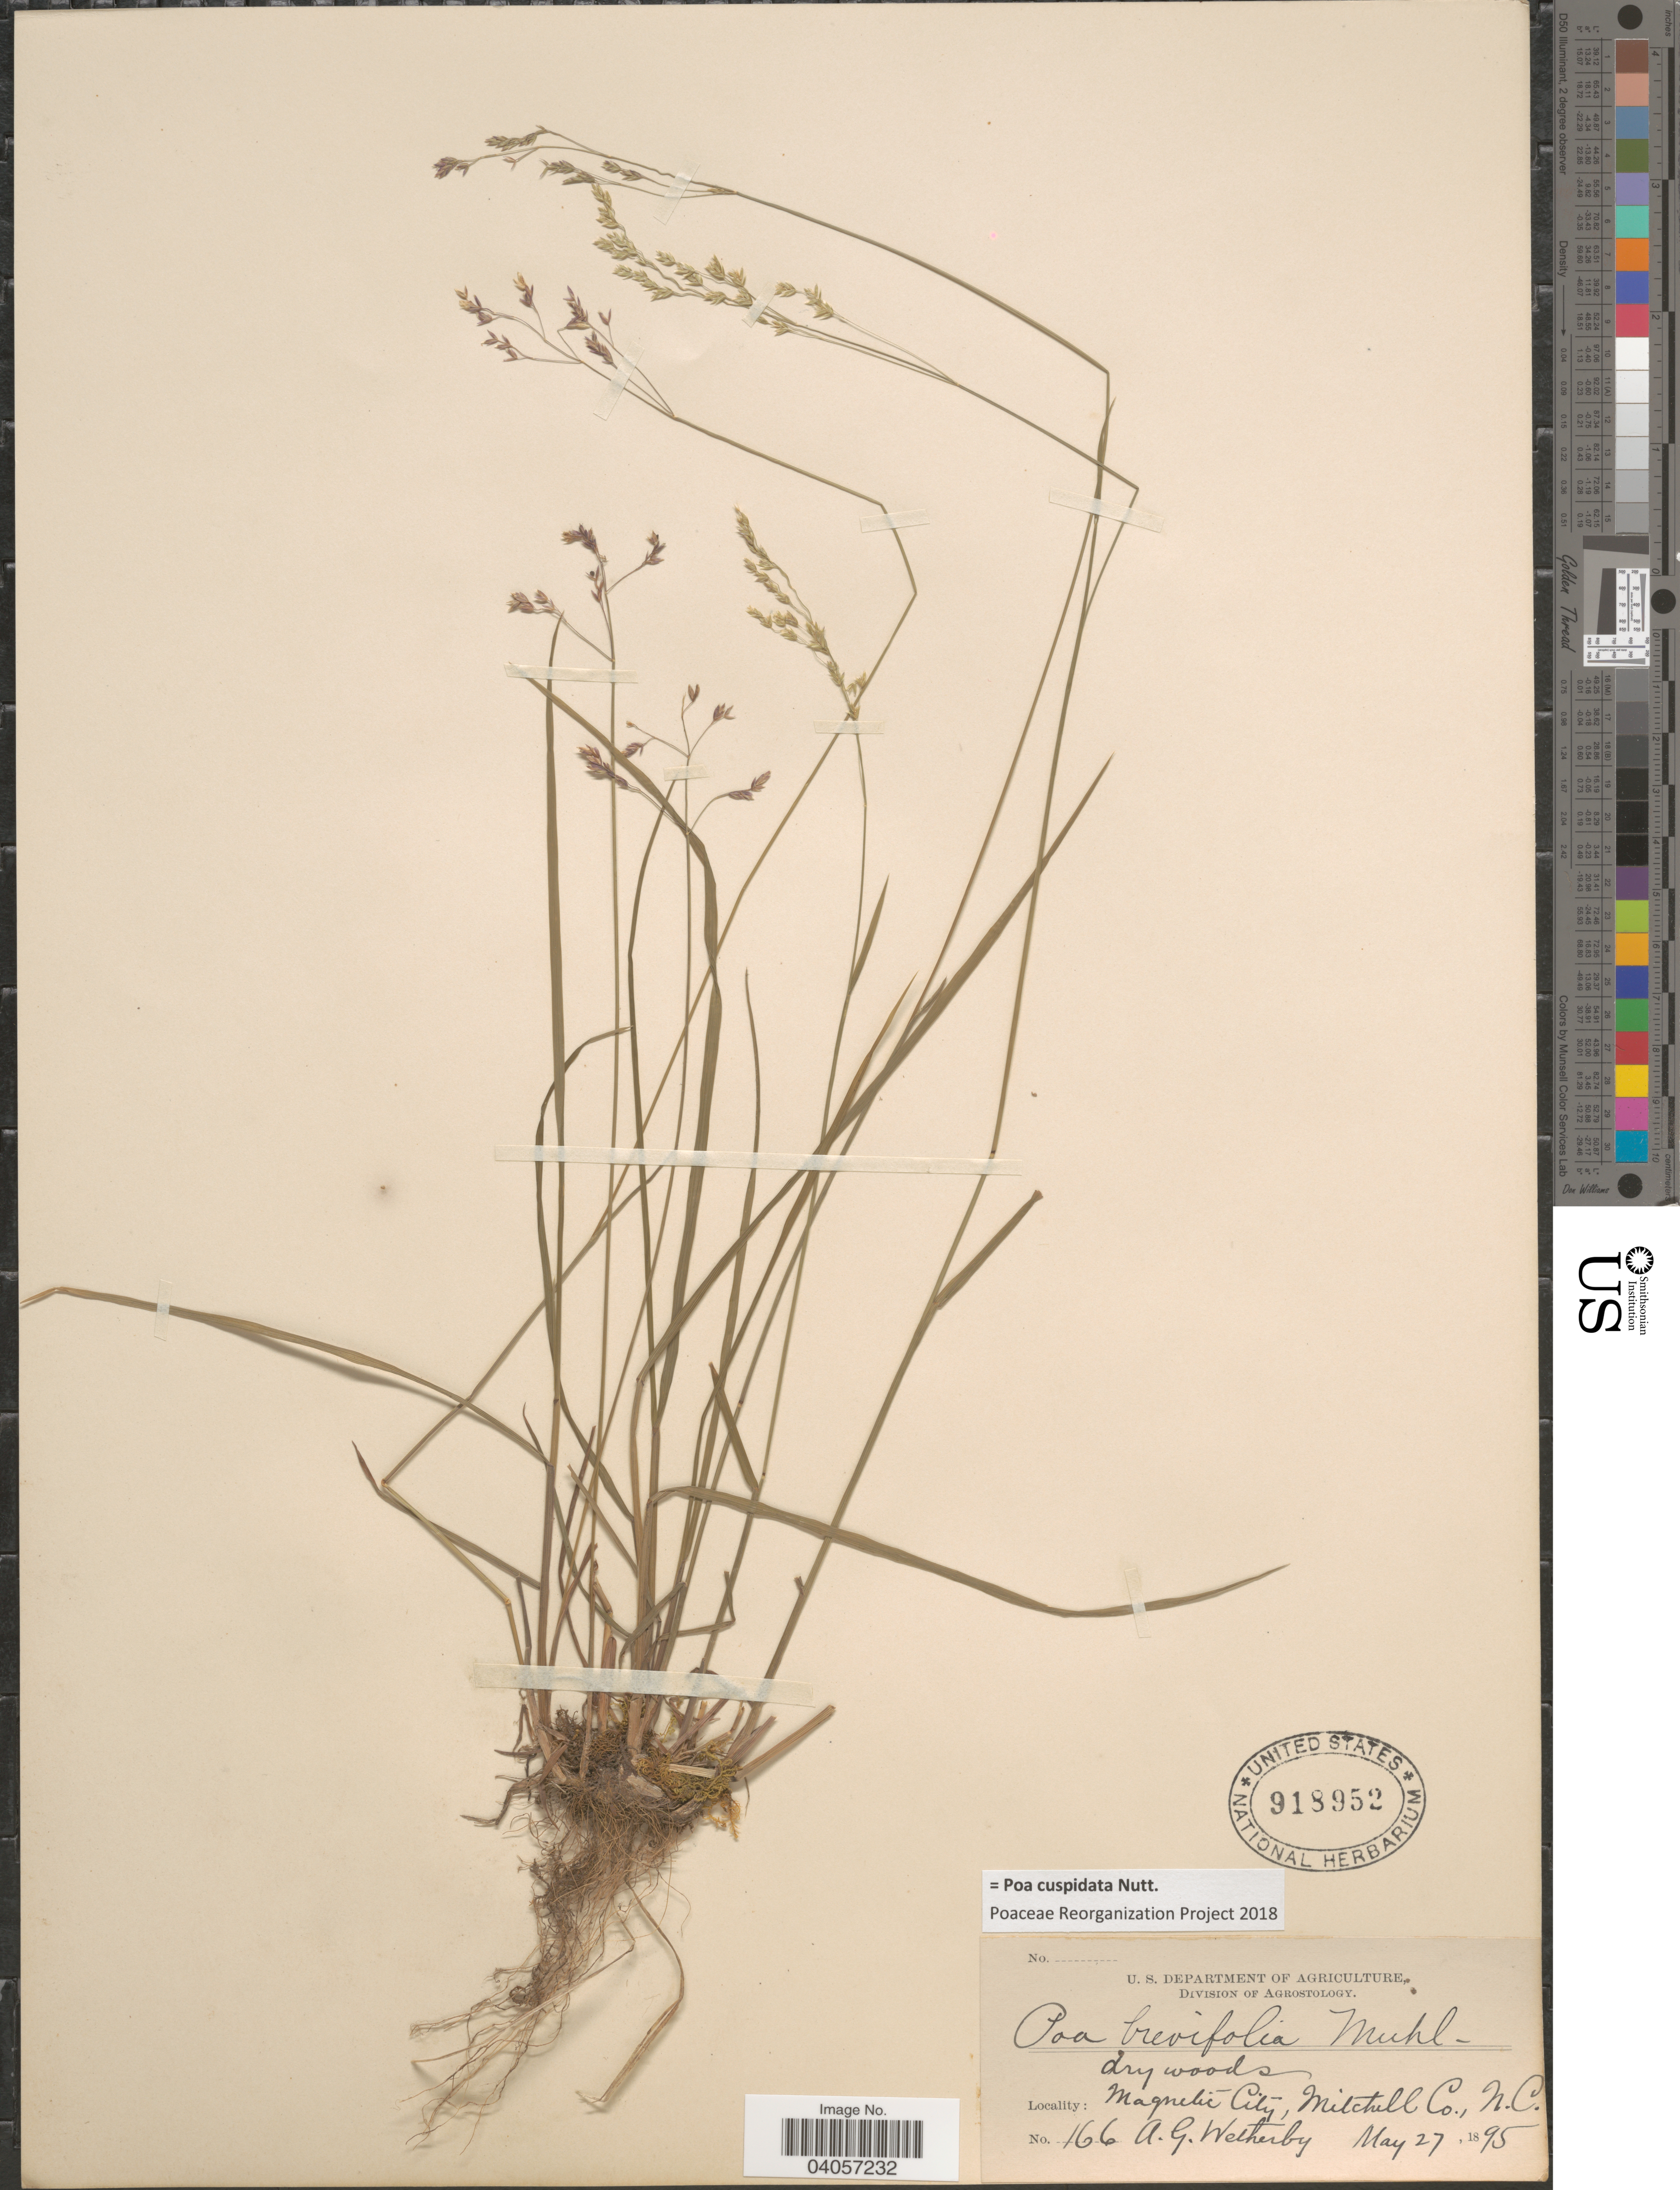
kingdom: Plantae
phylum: Tracheophyta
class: Liliopsida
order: Poales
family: Poaceae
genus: Poa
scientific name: Poa cuspidata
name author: Nutt.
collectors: A. Wetherby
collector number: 166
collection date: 1895-05-27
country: United States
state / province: North Carolina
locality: Magnetic City, Mitchell Co.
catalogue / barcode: US 918952